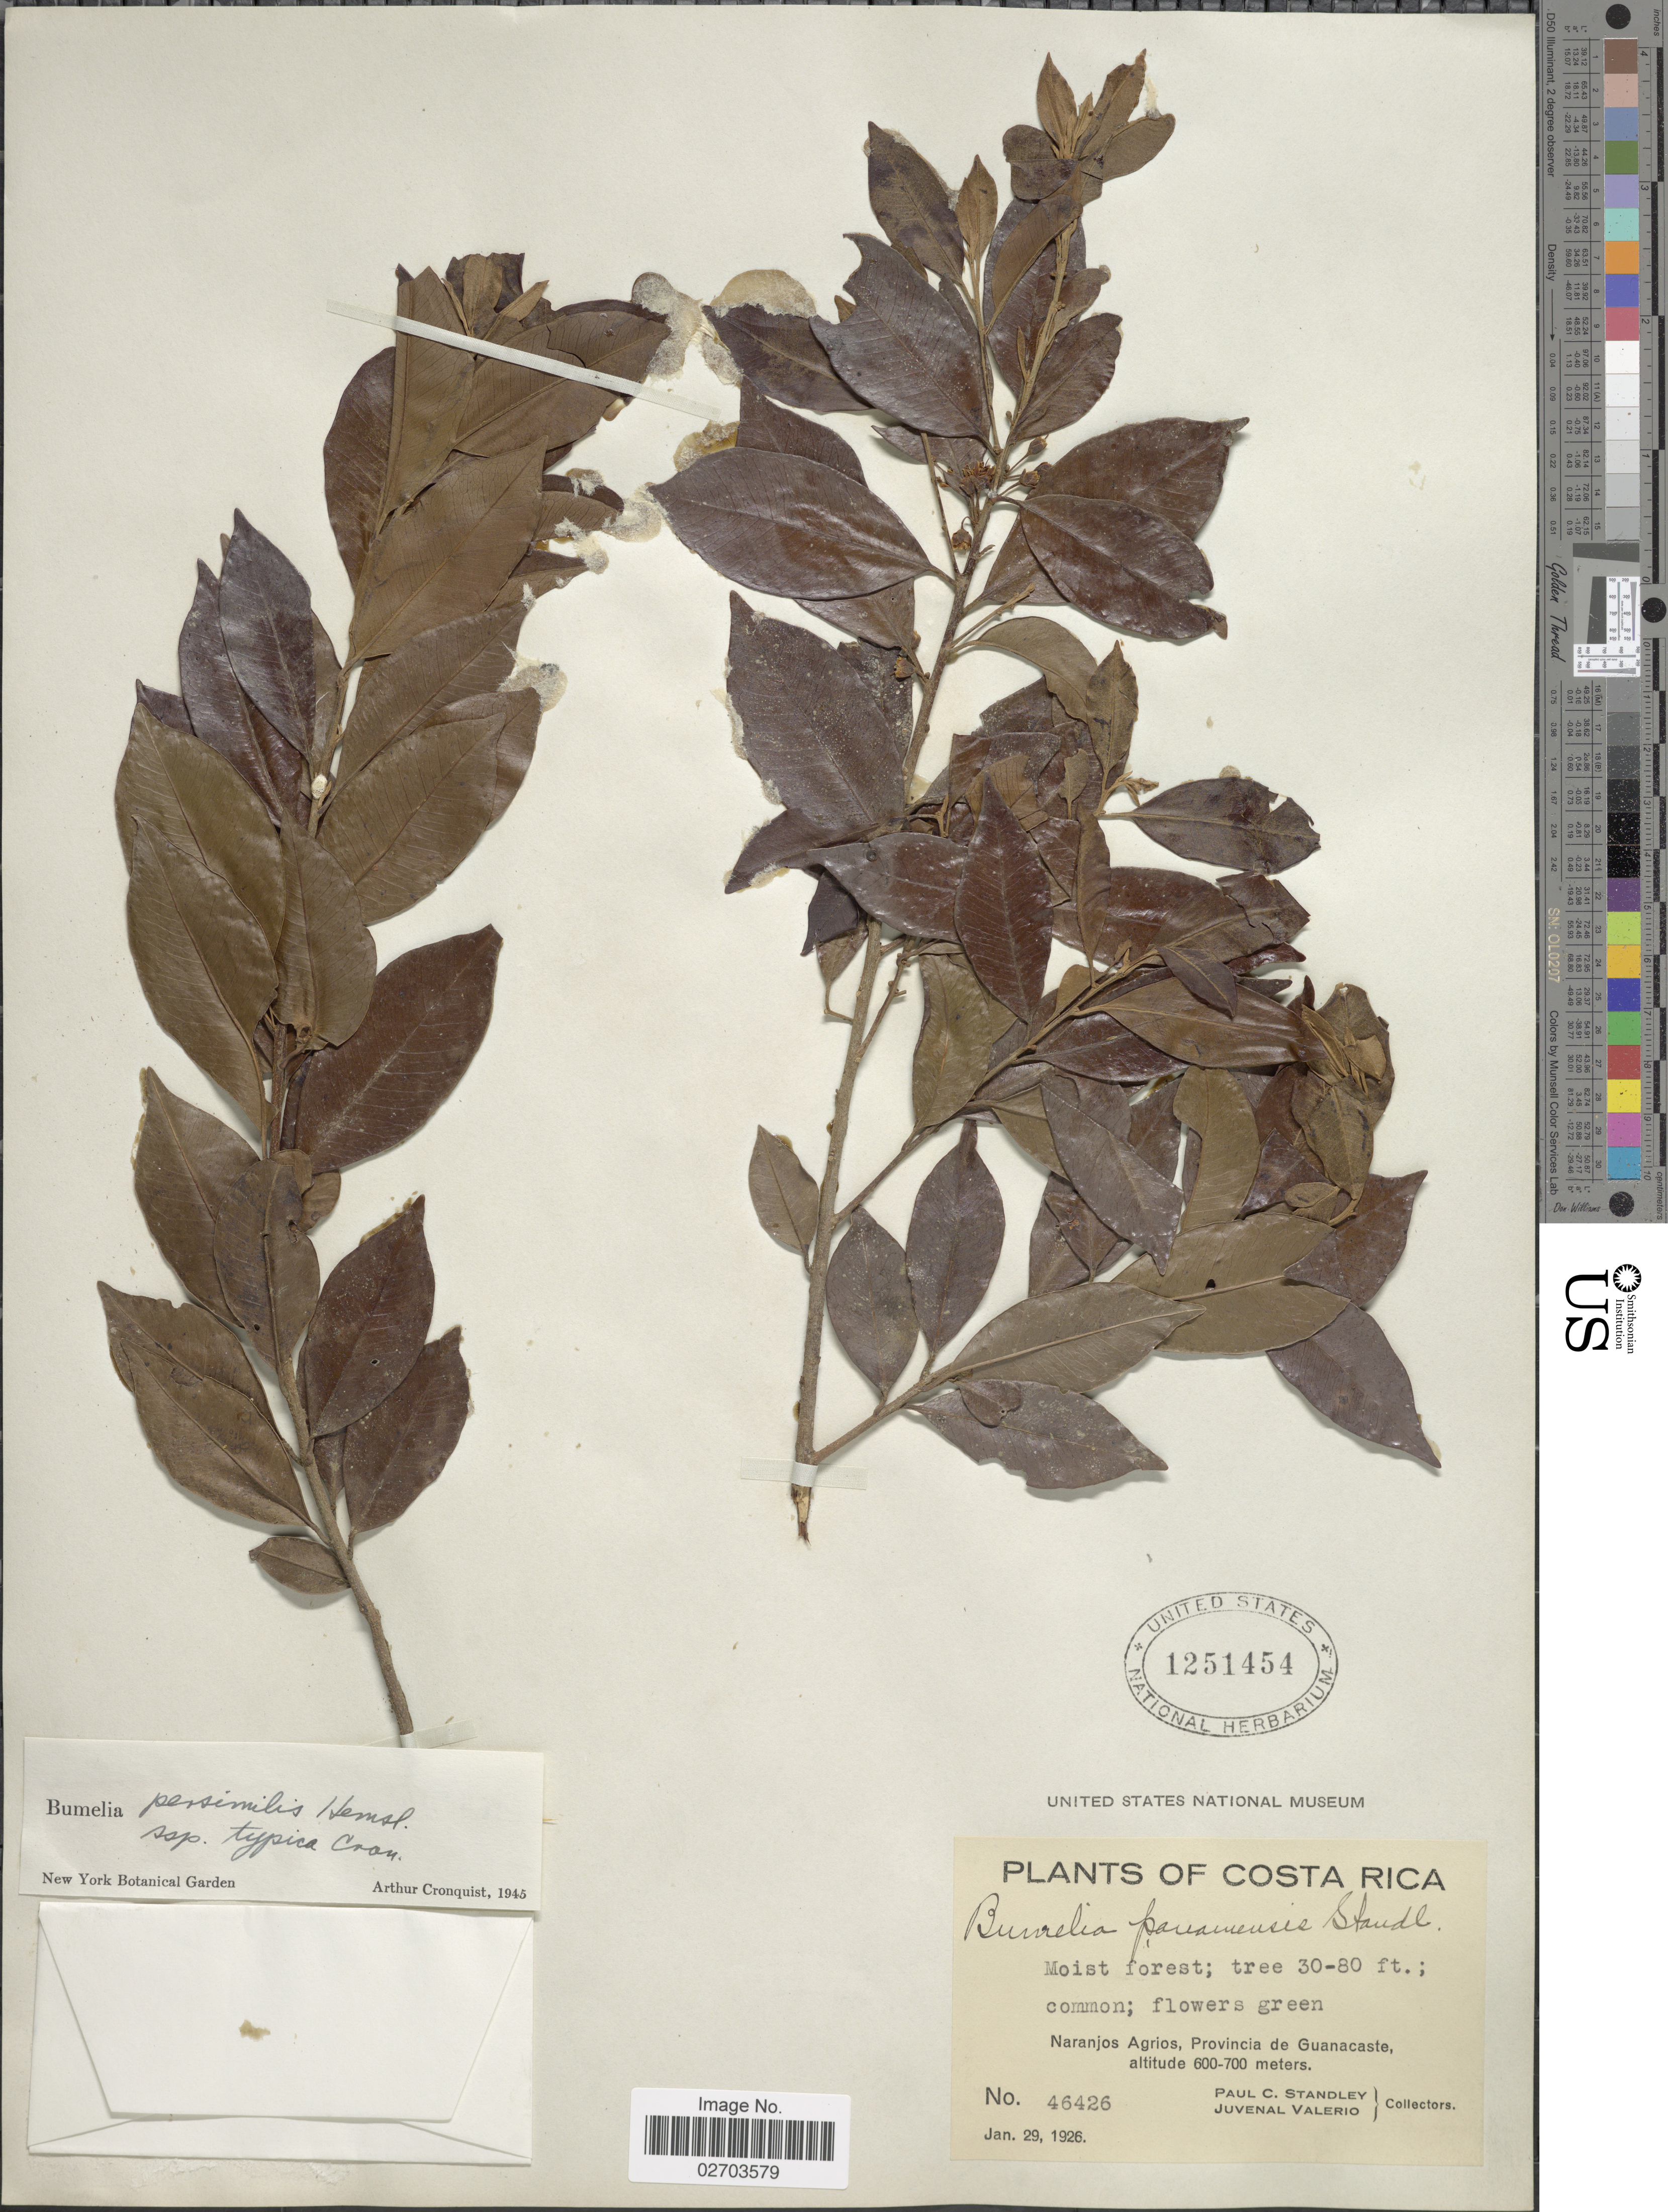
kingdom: Plantae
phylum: Tracheophyta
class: Magnoliopsida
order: Ericales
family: Sapotaceae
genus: Sideroxylon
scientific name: Sideroxylon persimile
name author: (Hemsl.) T.D. Penn.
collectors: P. C. Standley & J. Valerio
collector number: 46426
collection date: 1926-01-29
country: Costa Rica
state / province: Guanacaste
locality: Naranjos Agrios.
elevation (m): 600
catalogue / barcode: US 1251454